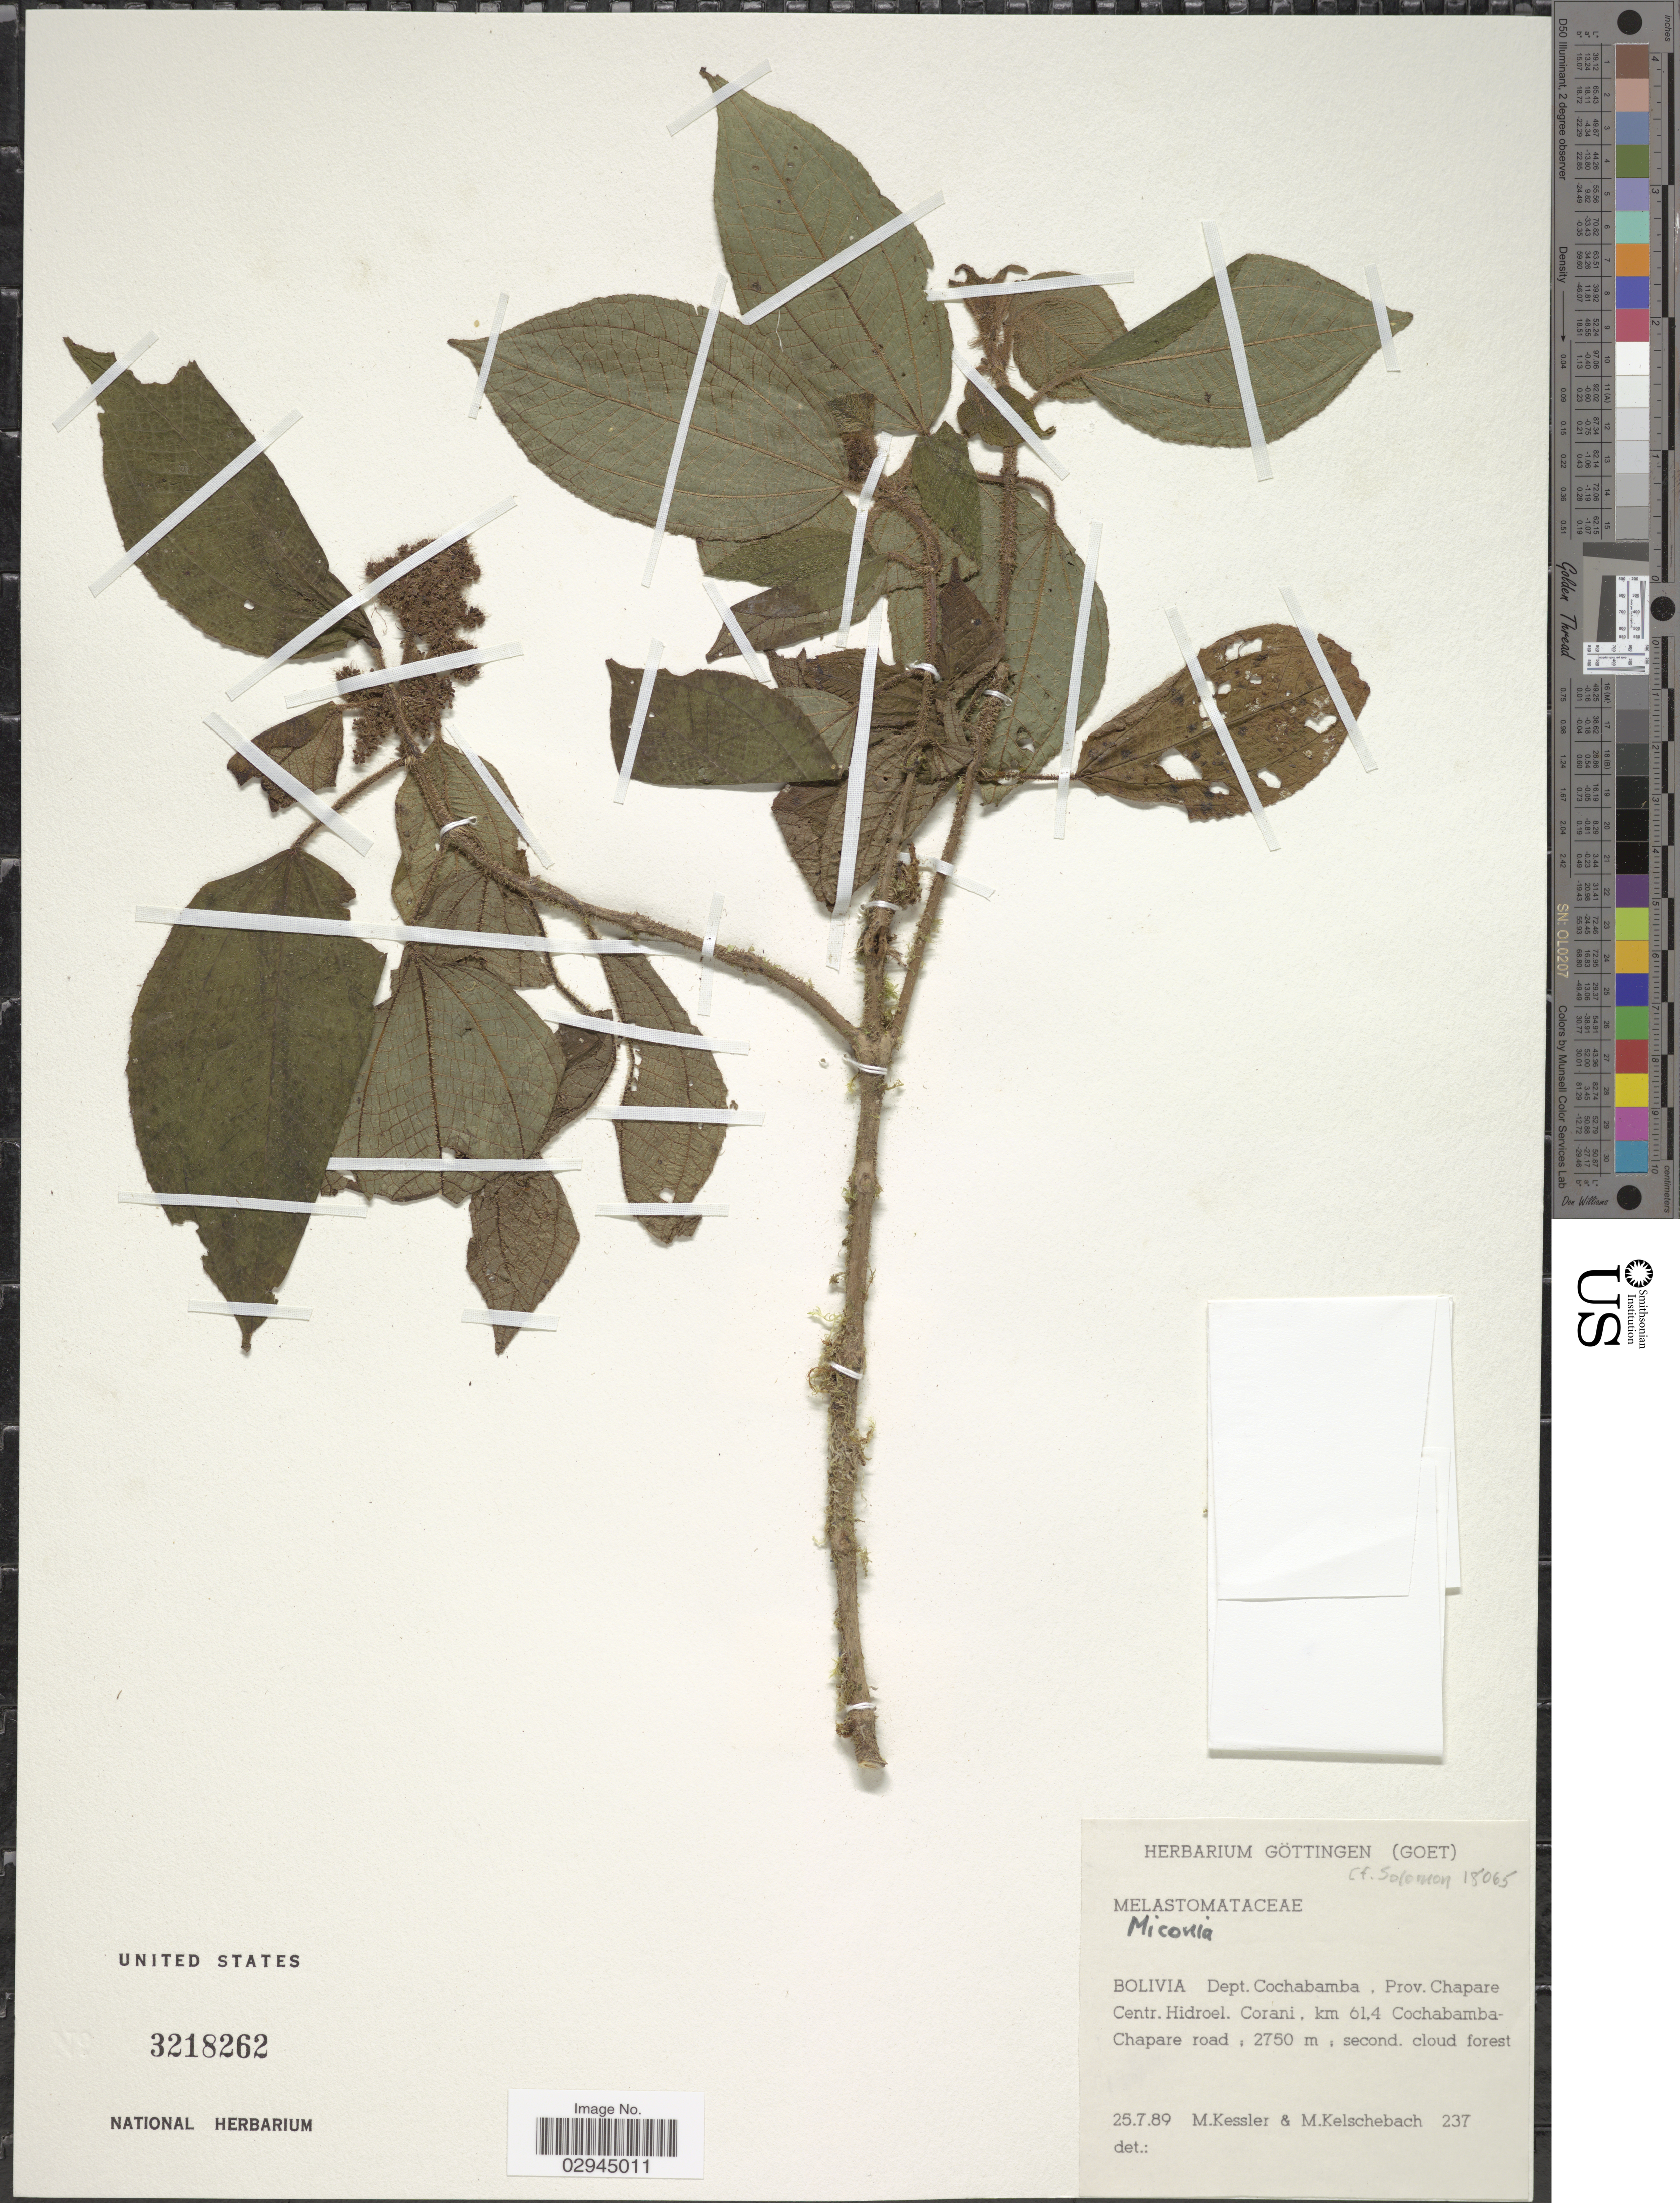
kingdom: Plantae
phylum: Tracheophyta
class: Magnoliopsida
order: Myrtales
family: Melastomataceae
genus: Miconia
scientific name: Miconia sp.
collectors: M. Kessler & M. Kelschebach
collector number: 237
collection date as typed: Transcribed d/m/y: 25/7/89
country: Bolivia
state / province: Cochabamba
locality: Dept. Cochabamba, Prov. Chapare Centr. Hidroel. Corani, km 61,4 Cochabamba-Chapare road.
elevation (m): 2750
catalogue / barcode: US 3218262